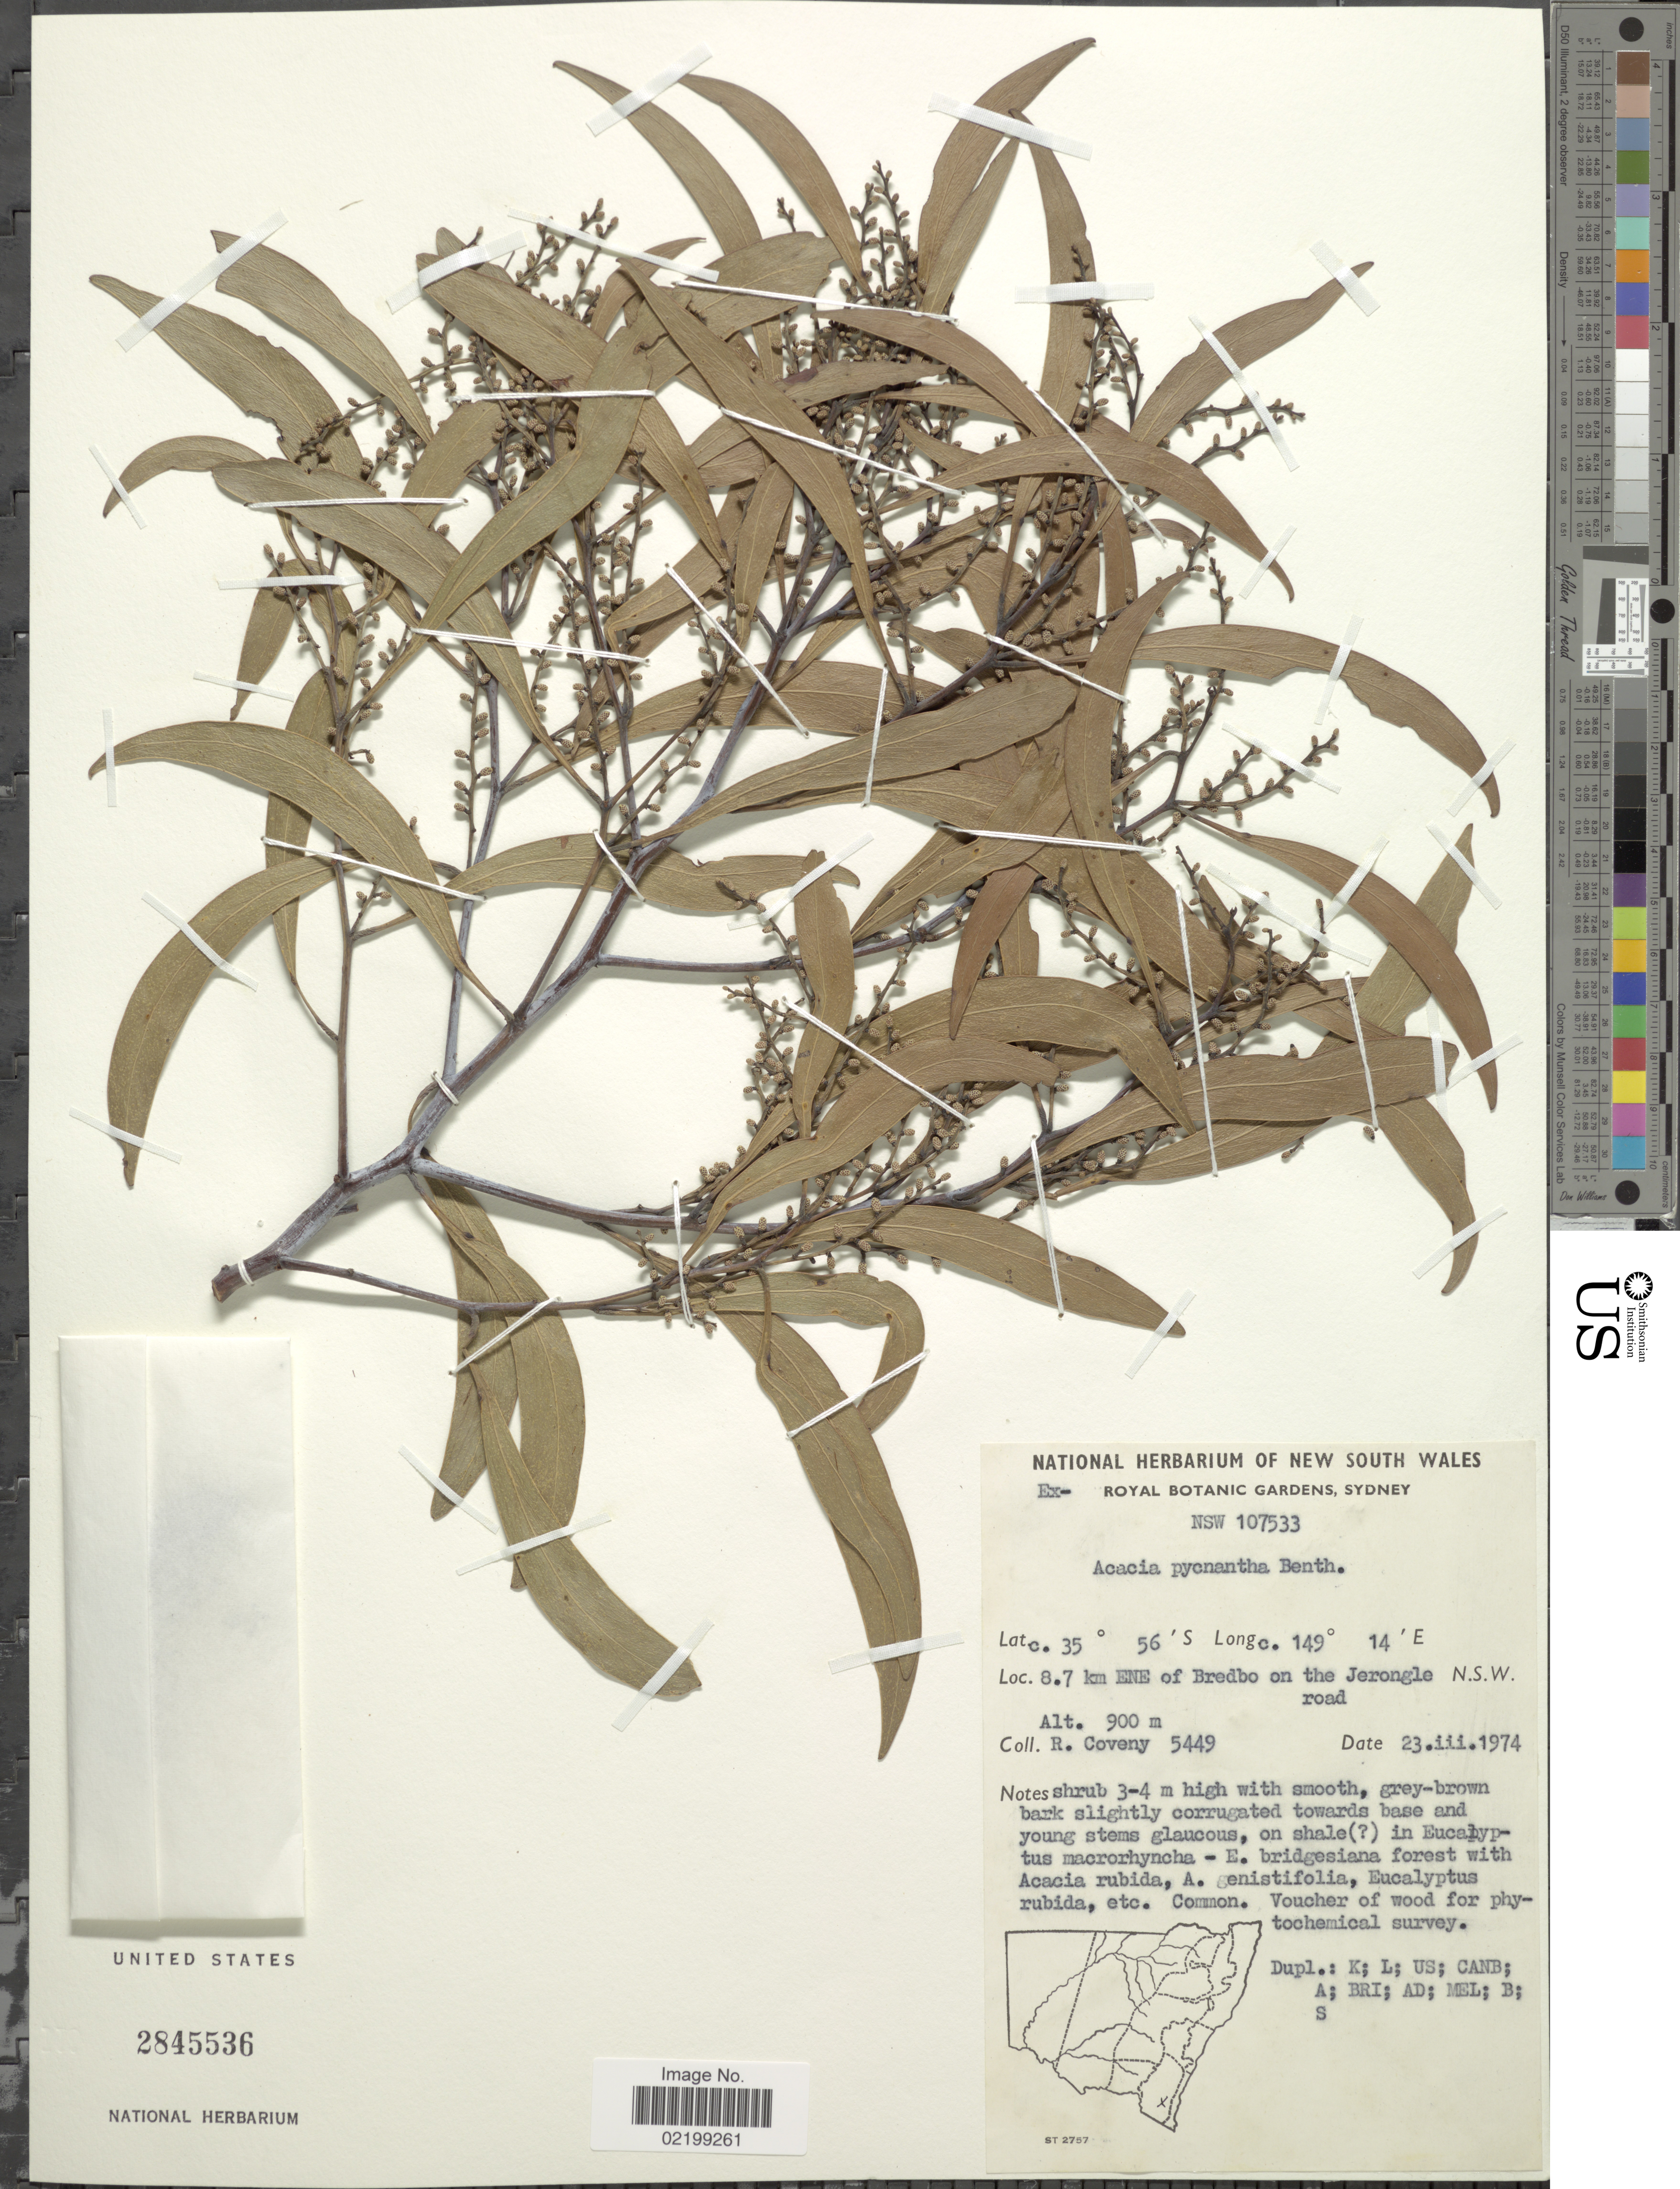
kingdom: Plantae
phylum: Tracheophyta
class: Magnoliopsida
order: Fabales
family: Fabaceae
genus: Acacia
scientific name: Acacia pycnantha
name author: Benth.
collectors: R. Coveny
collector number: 5499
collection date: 1974-03-23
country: Australia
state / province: New South Wales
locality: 8.7 km ENE of Bredbo on the Jerongle road. N.S.W.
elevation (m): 900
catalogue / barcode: US 2845536